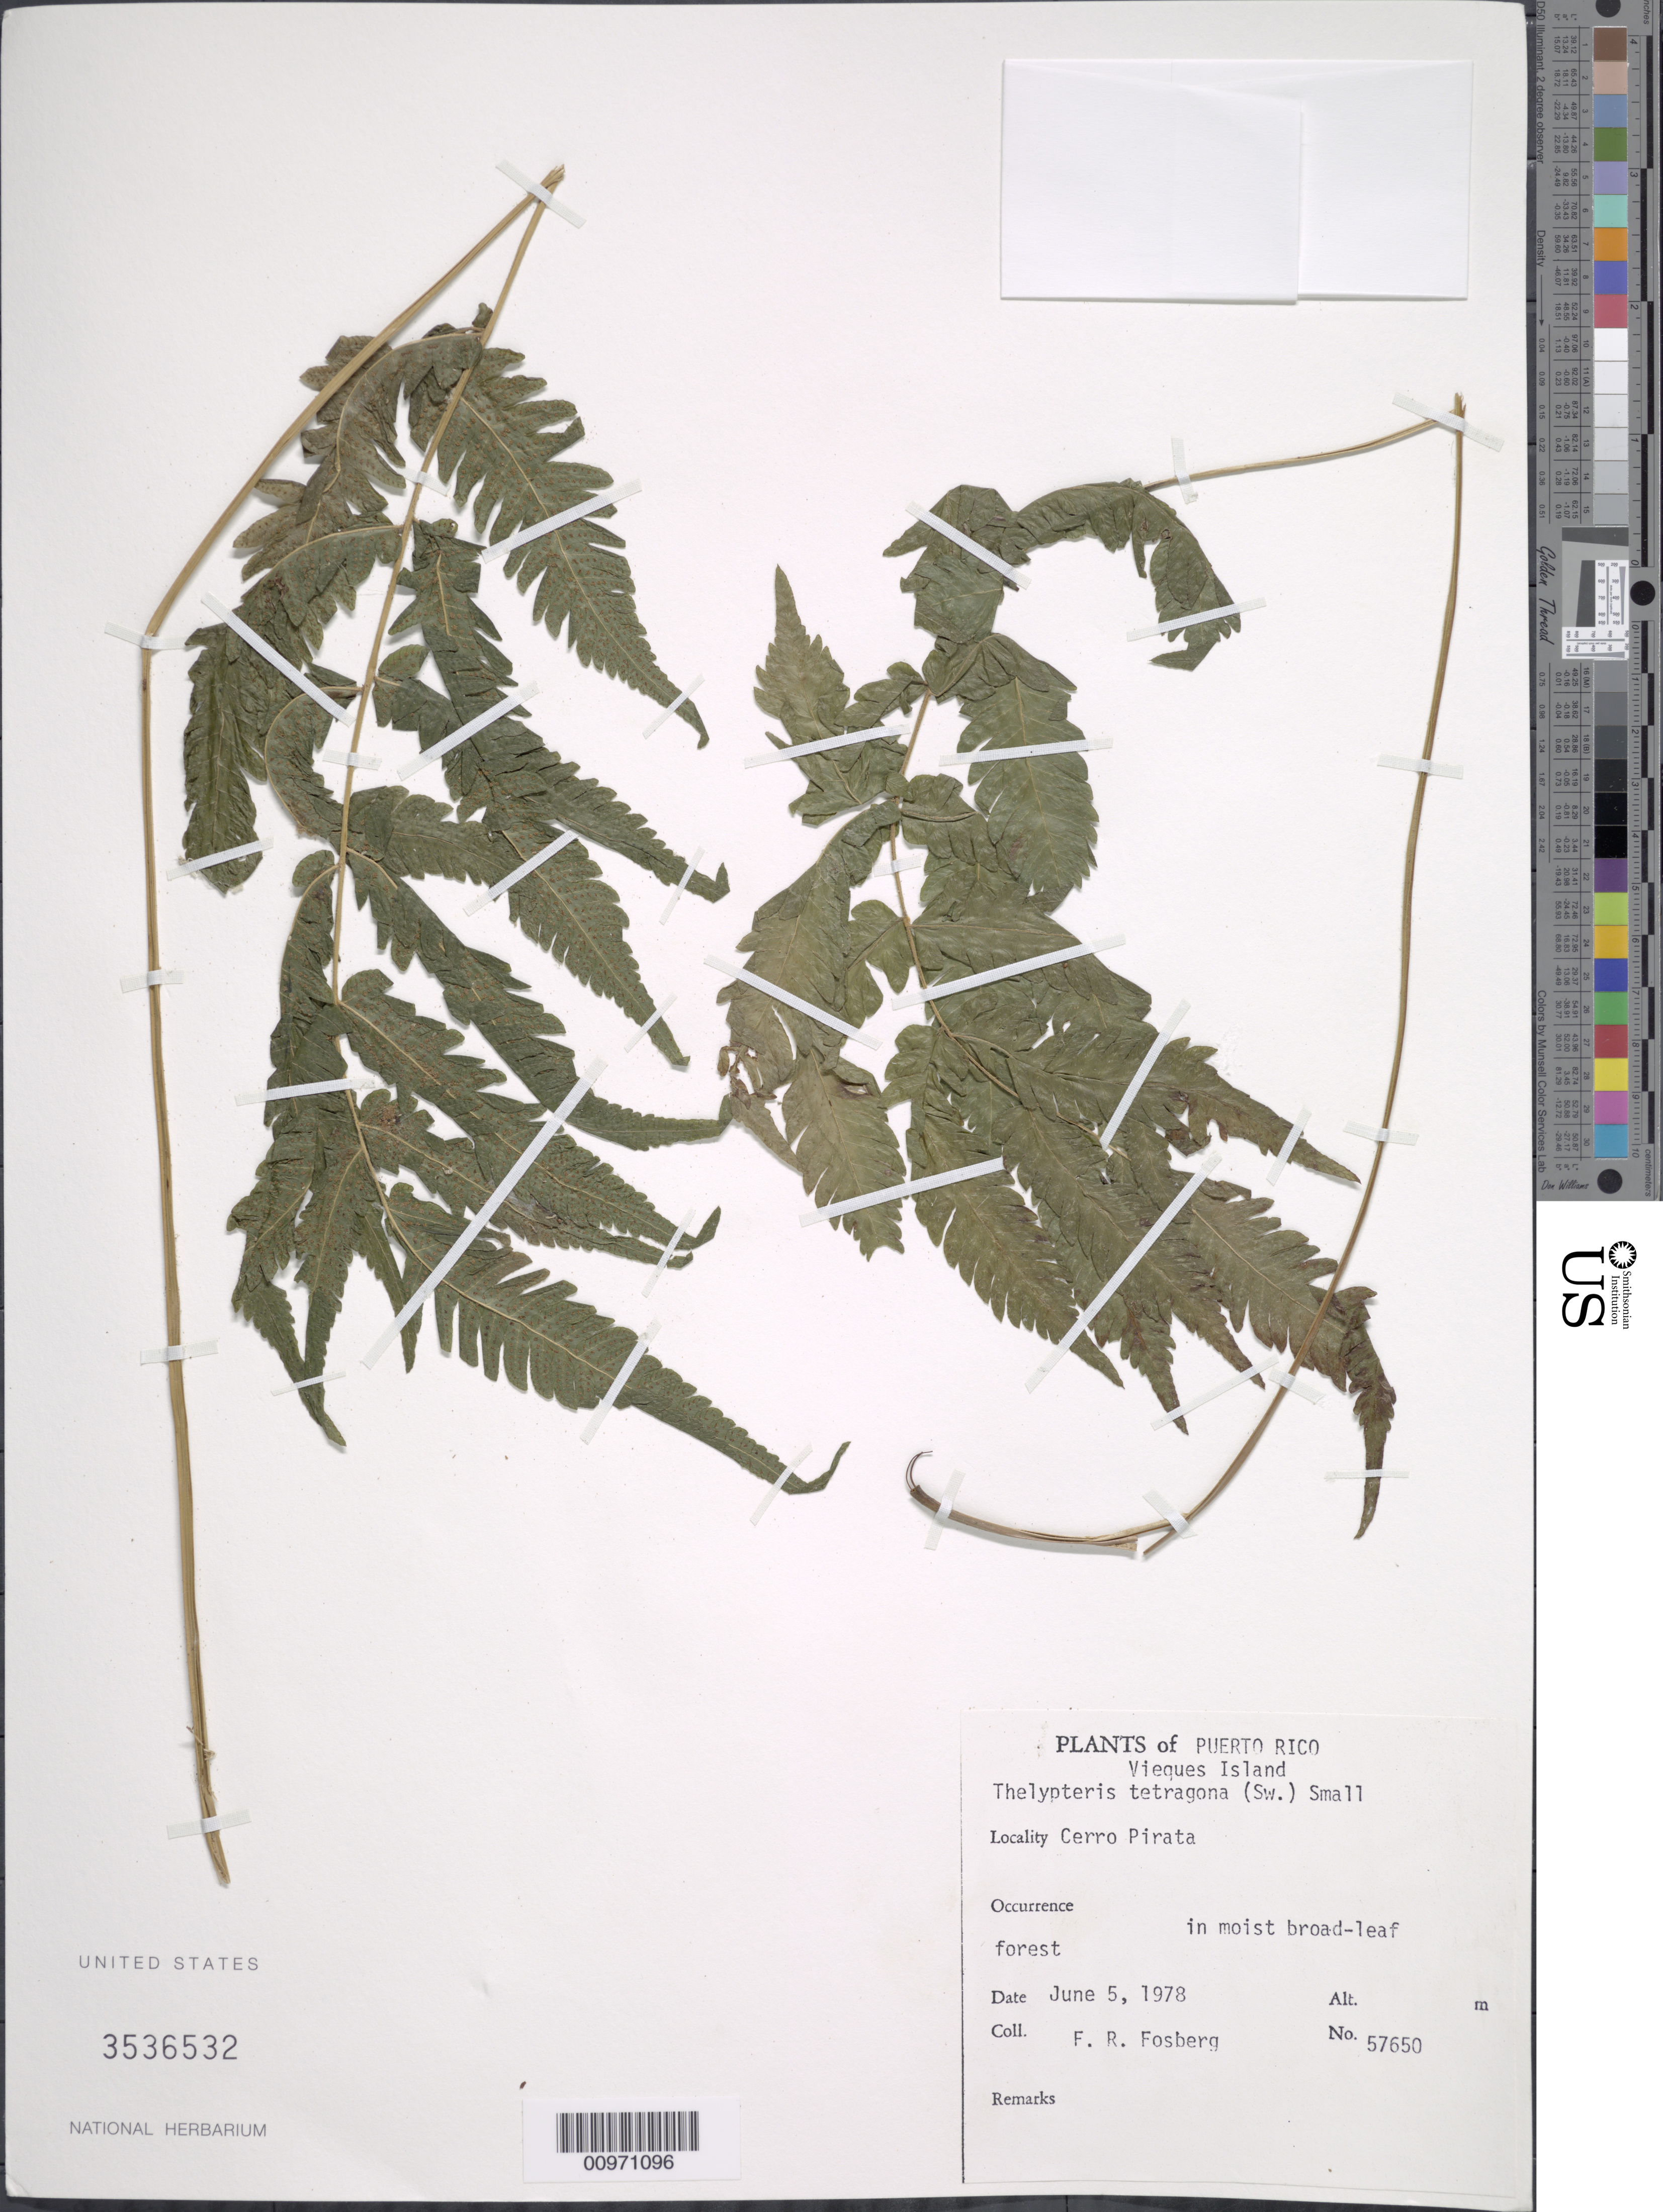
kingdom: Plantae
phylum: Tracheophyta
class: Polypodiopsida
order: Polypodiales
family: Thelypteridaceae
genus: Goniopteris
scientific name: Goniopteris tetragona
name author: (C. Presl) Sw.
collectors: F. R. Fosberg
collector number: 57650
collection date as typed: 05 Jun 1978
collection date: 1978-06-05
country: Puerto Rico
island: Vieques I.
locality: Cerro Pirata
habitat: In moist broadleaf forest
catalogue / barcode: US 3536532